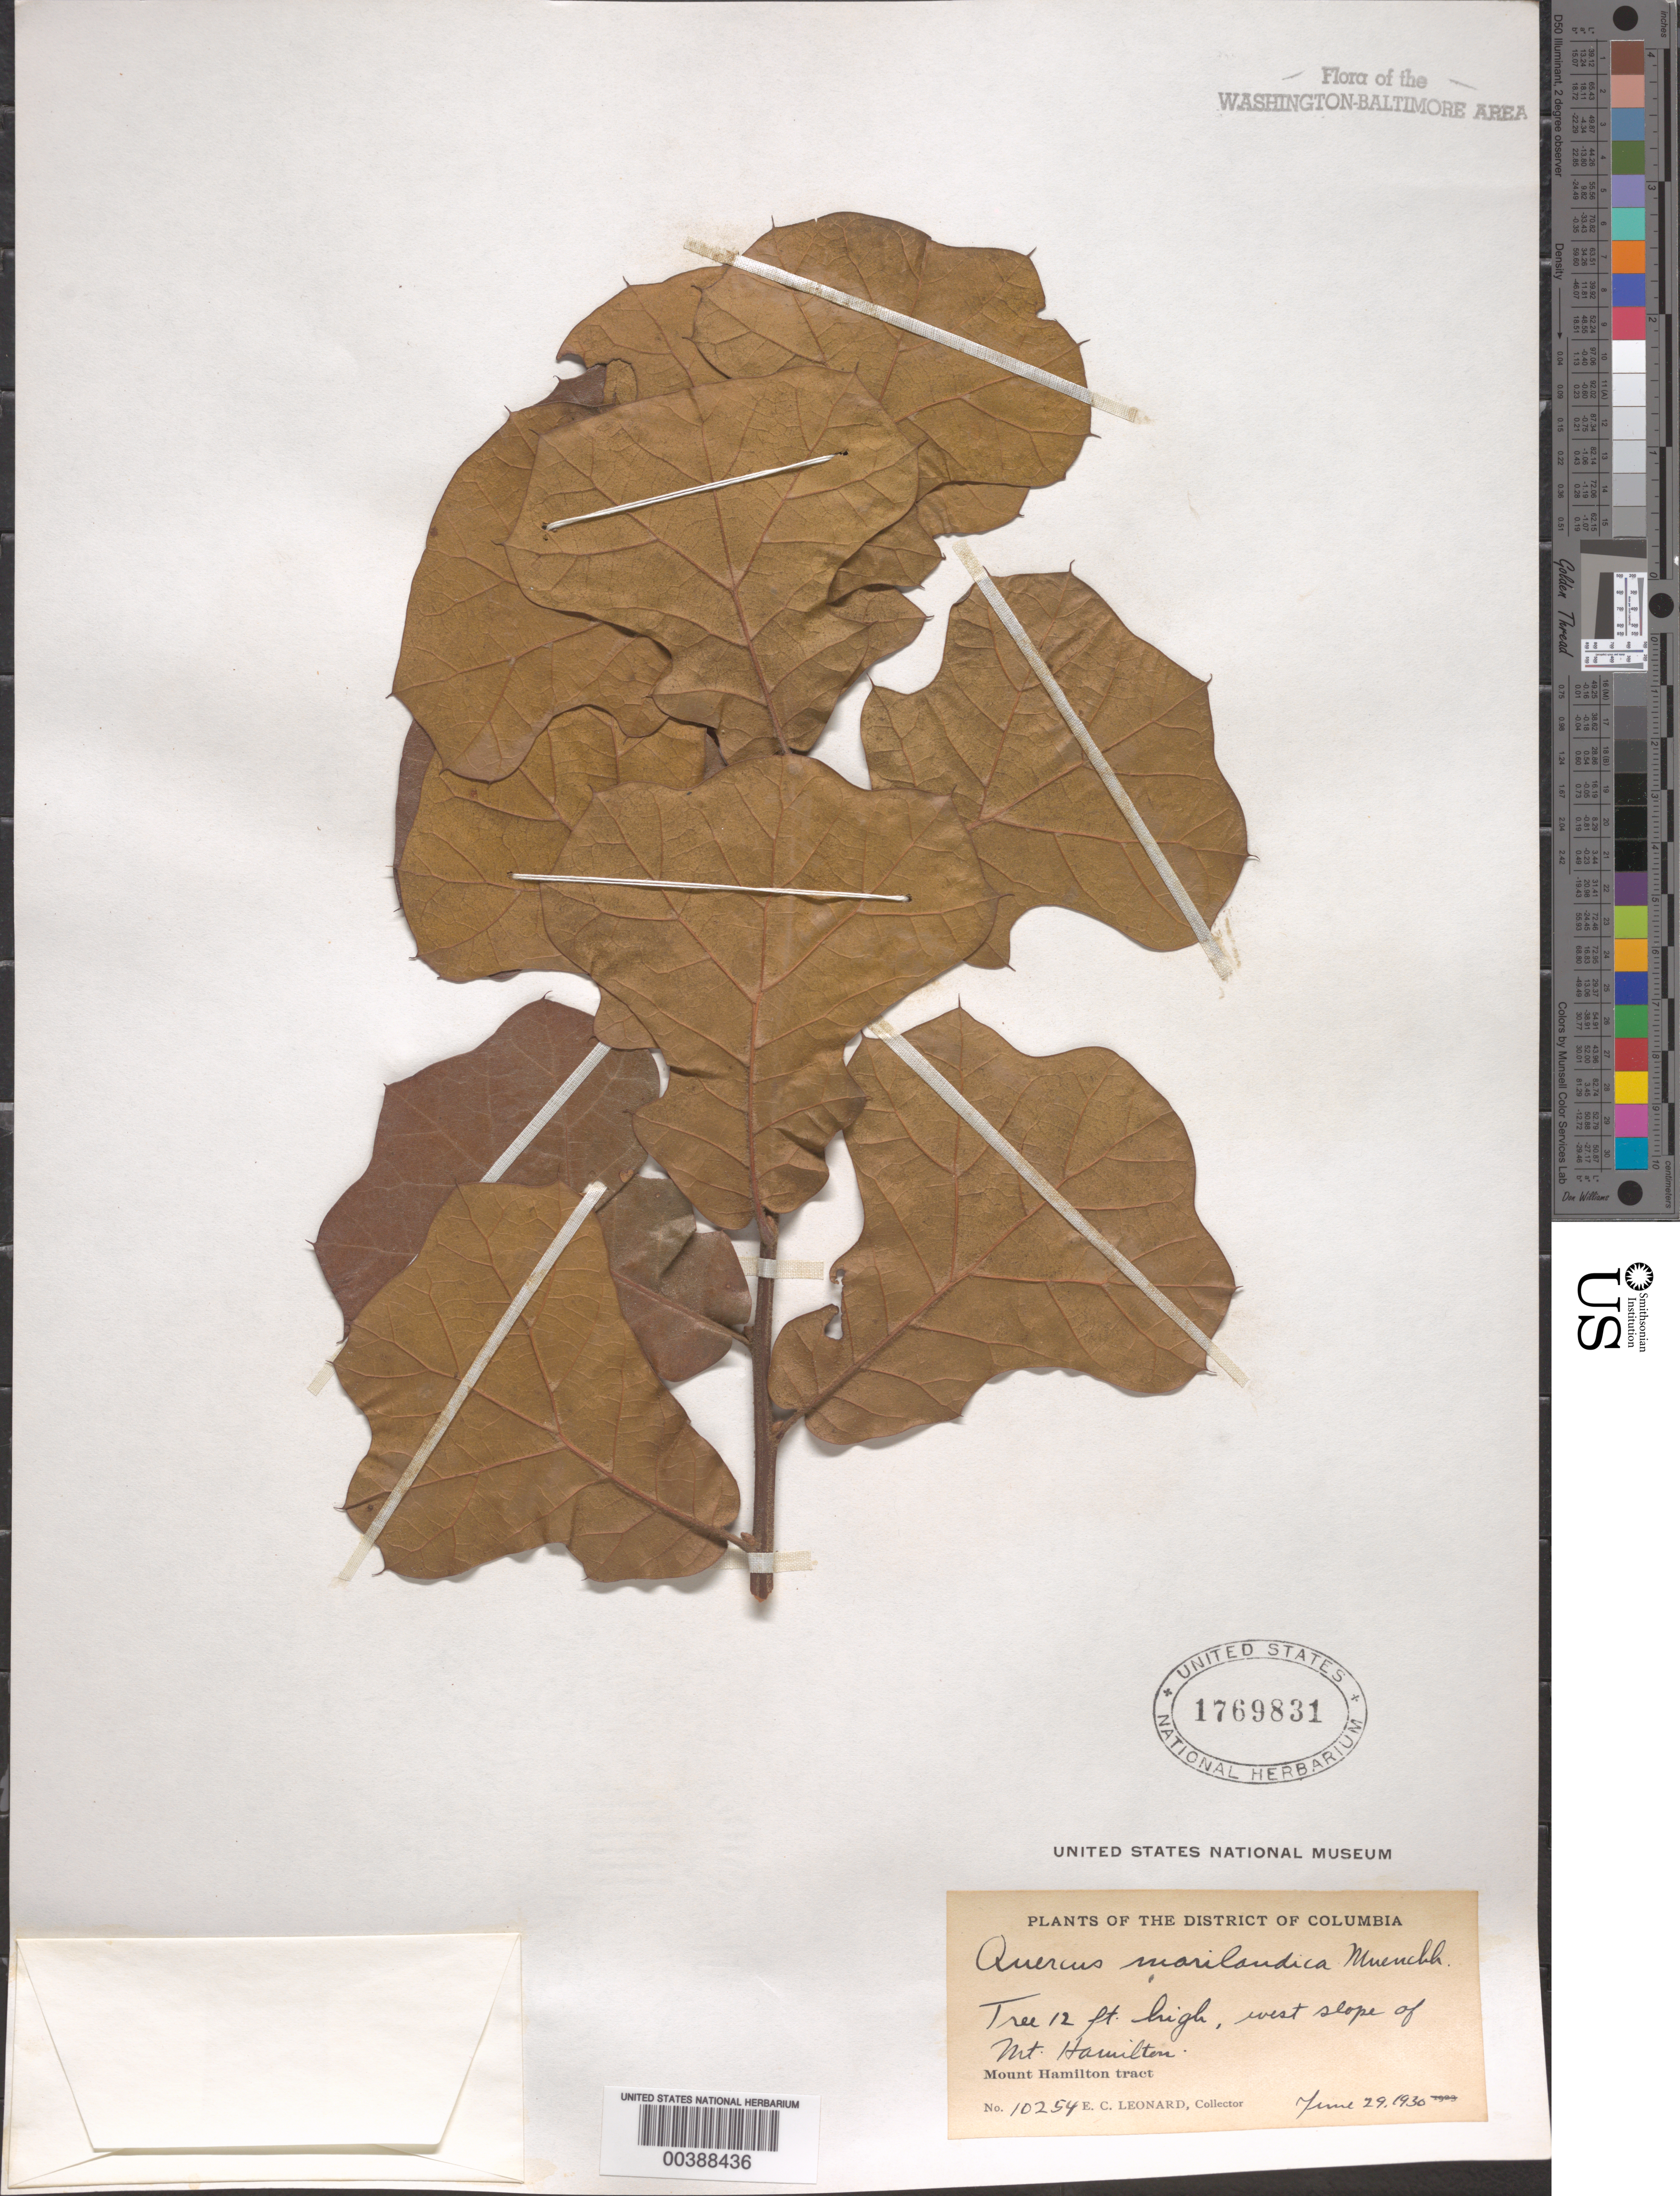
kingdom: Plantae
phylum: Tracheophyta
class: Magnoliopsida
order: Fagales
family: Fagaceae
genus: Quercus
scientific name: Quercus marilandica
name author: (L.) Münchh.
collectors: E. C. Leonard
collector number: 10254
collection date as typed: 29 Jun 1930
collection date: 1930-06-29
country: United States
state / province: District of Columbia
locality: Mount Hamilton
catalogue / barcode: US 1769831